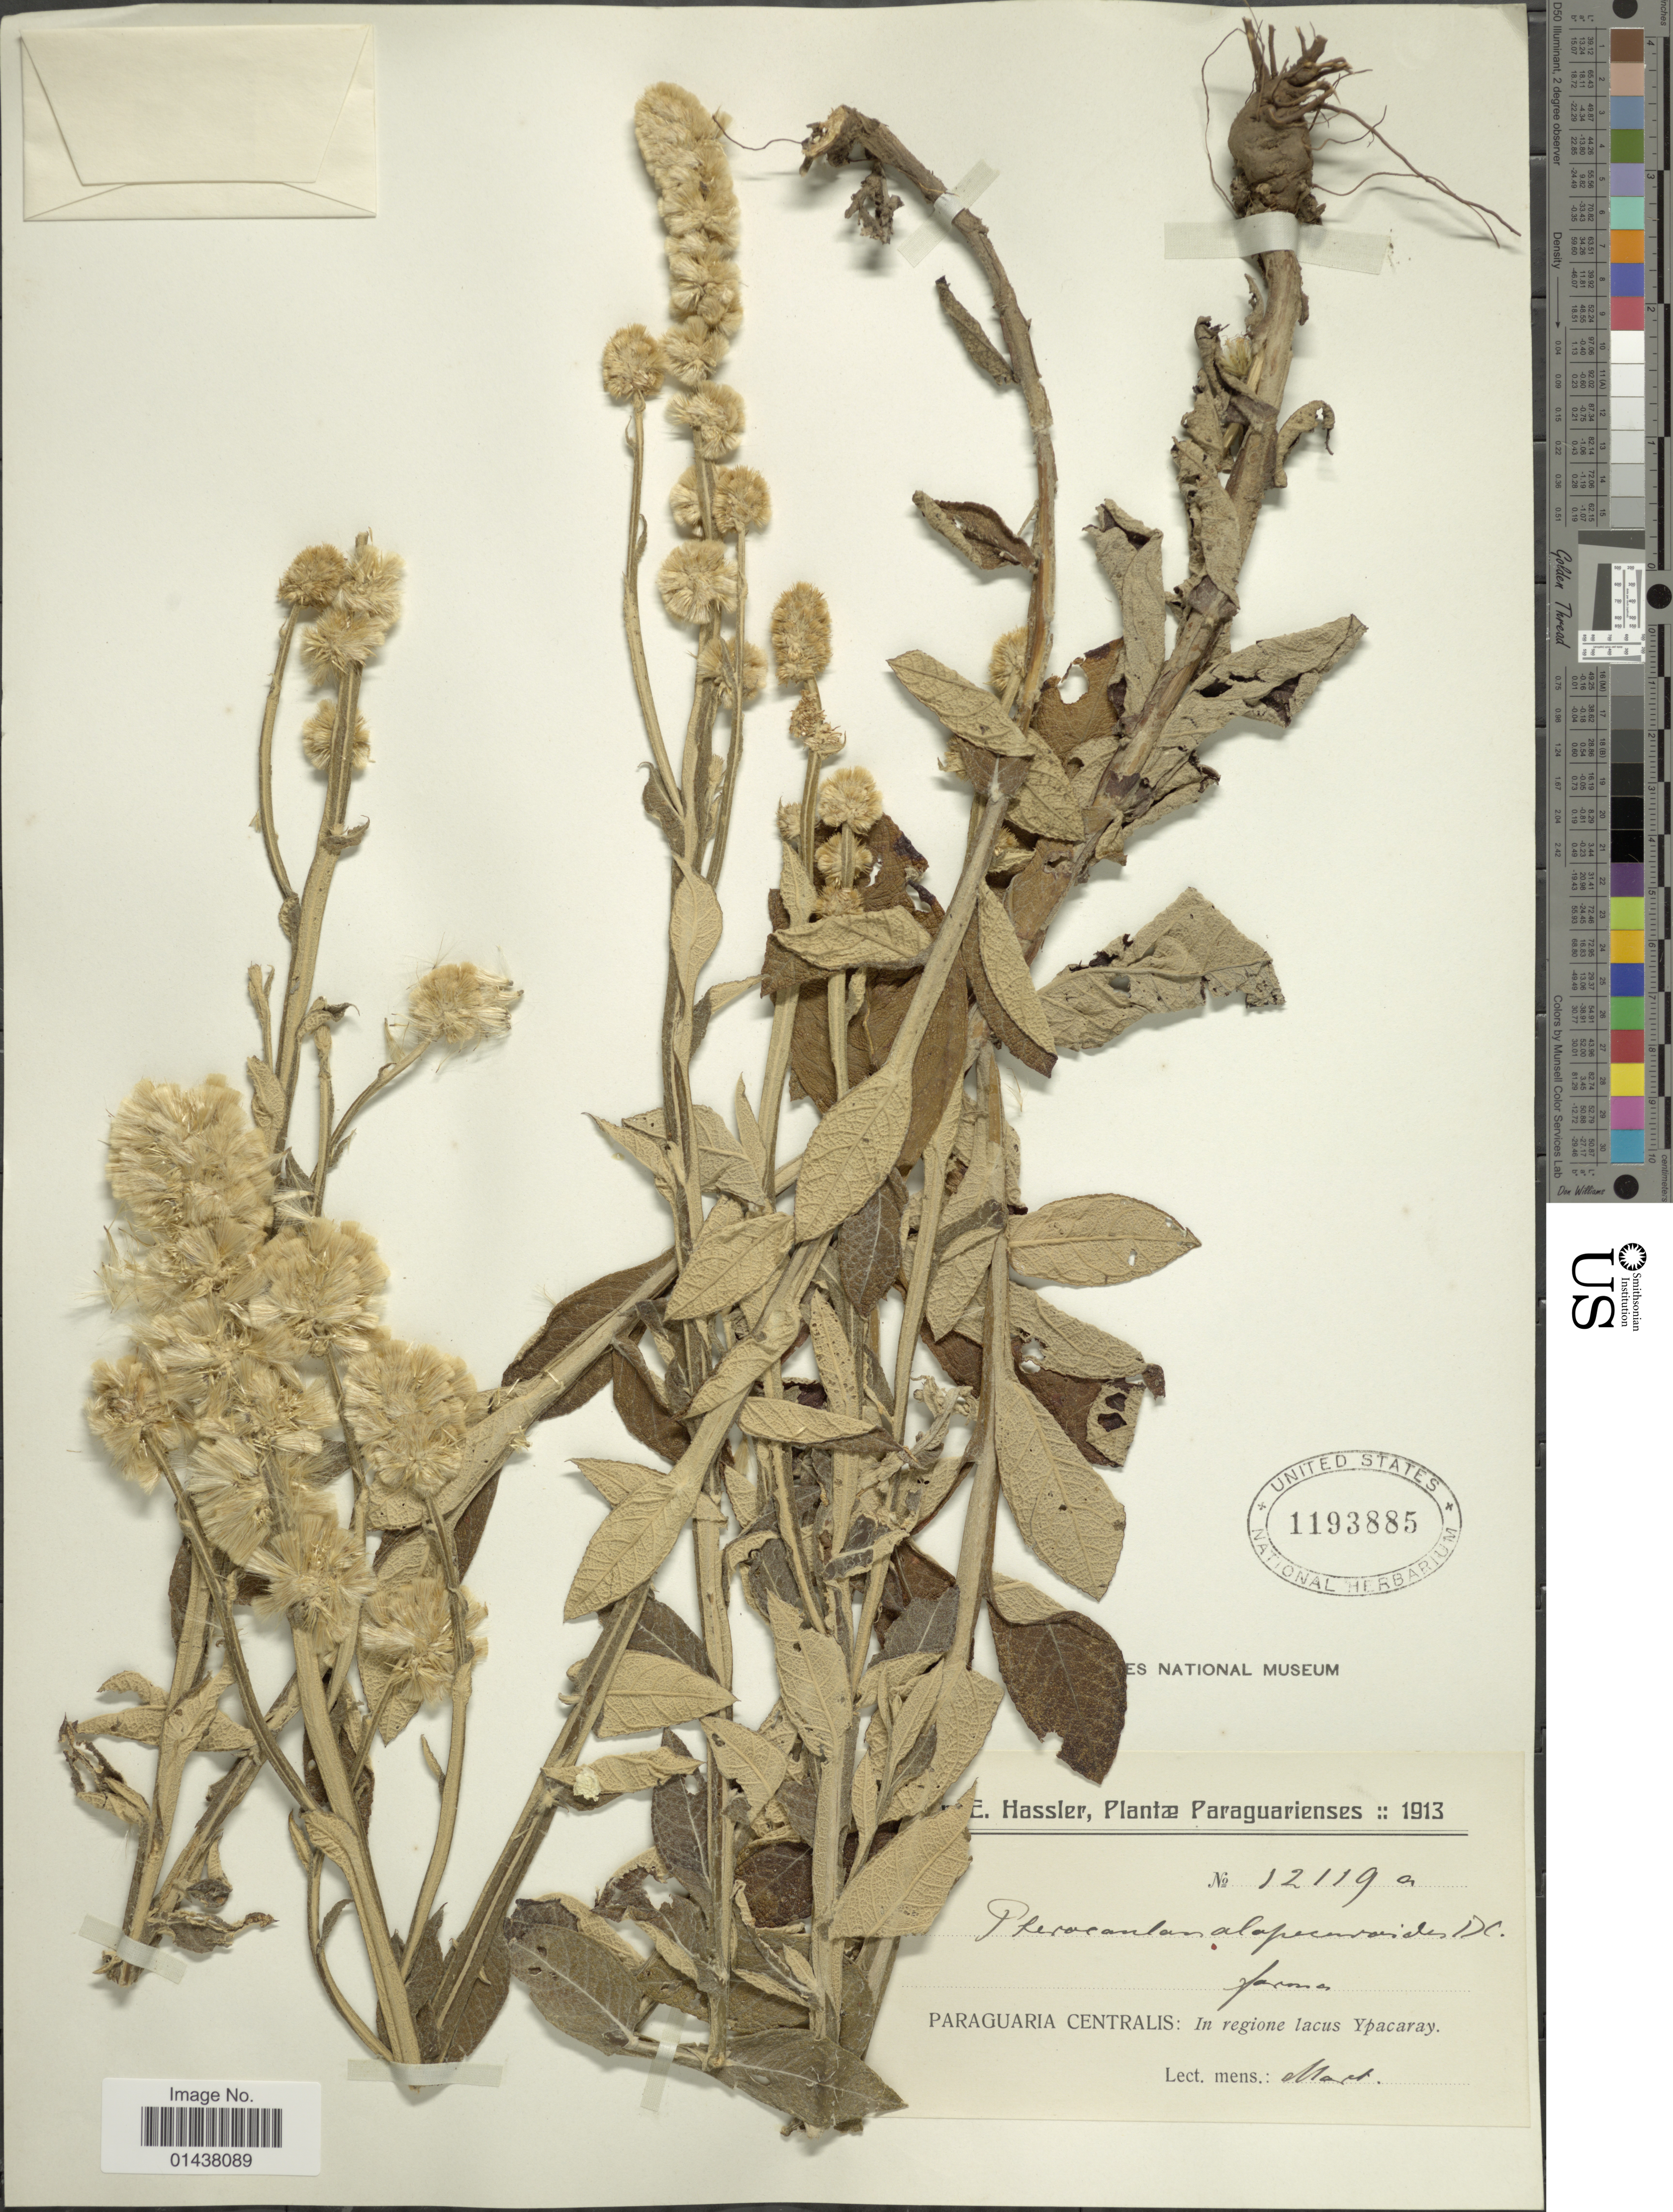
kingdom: Plantae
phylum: Tracheophyta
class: Magnoliopsida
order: Asterales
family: Asteraceae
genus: Pterocaulon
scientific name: Pterocaulon alopecuroides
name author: (Lam.) DC.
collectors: E. Hassler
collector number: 12119a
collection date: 1913-03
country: Paraguay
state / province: Paraguari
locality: Paraguaria Centralis: in regione lacus Ypacaray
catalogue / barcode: US 1193885